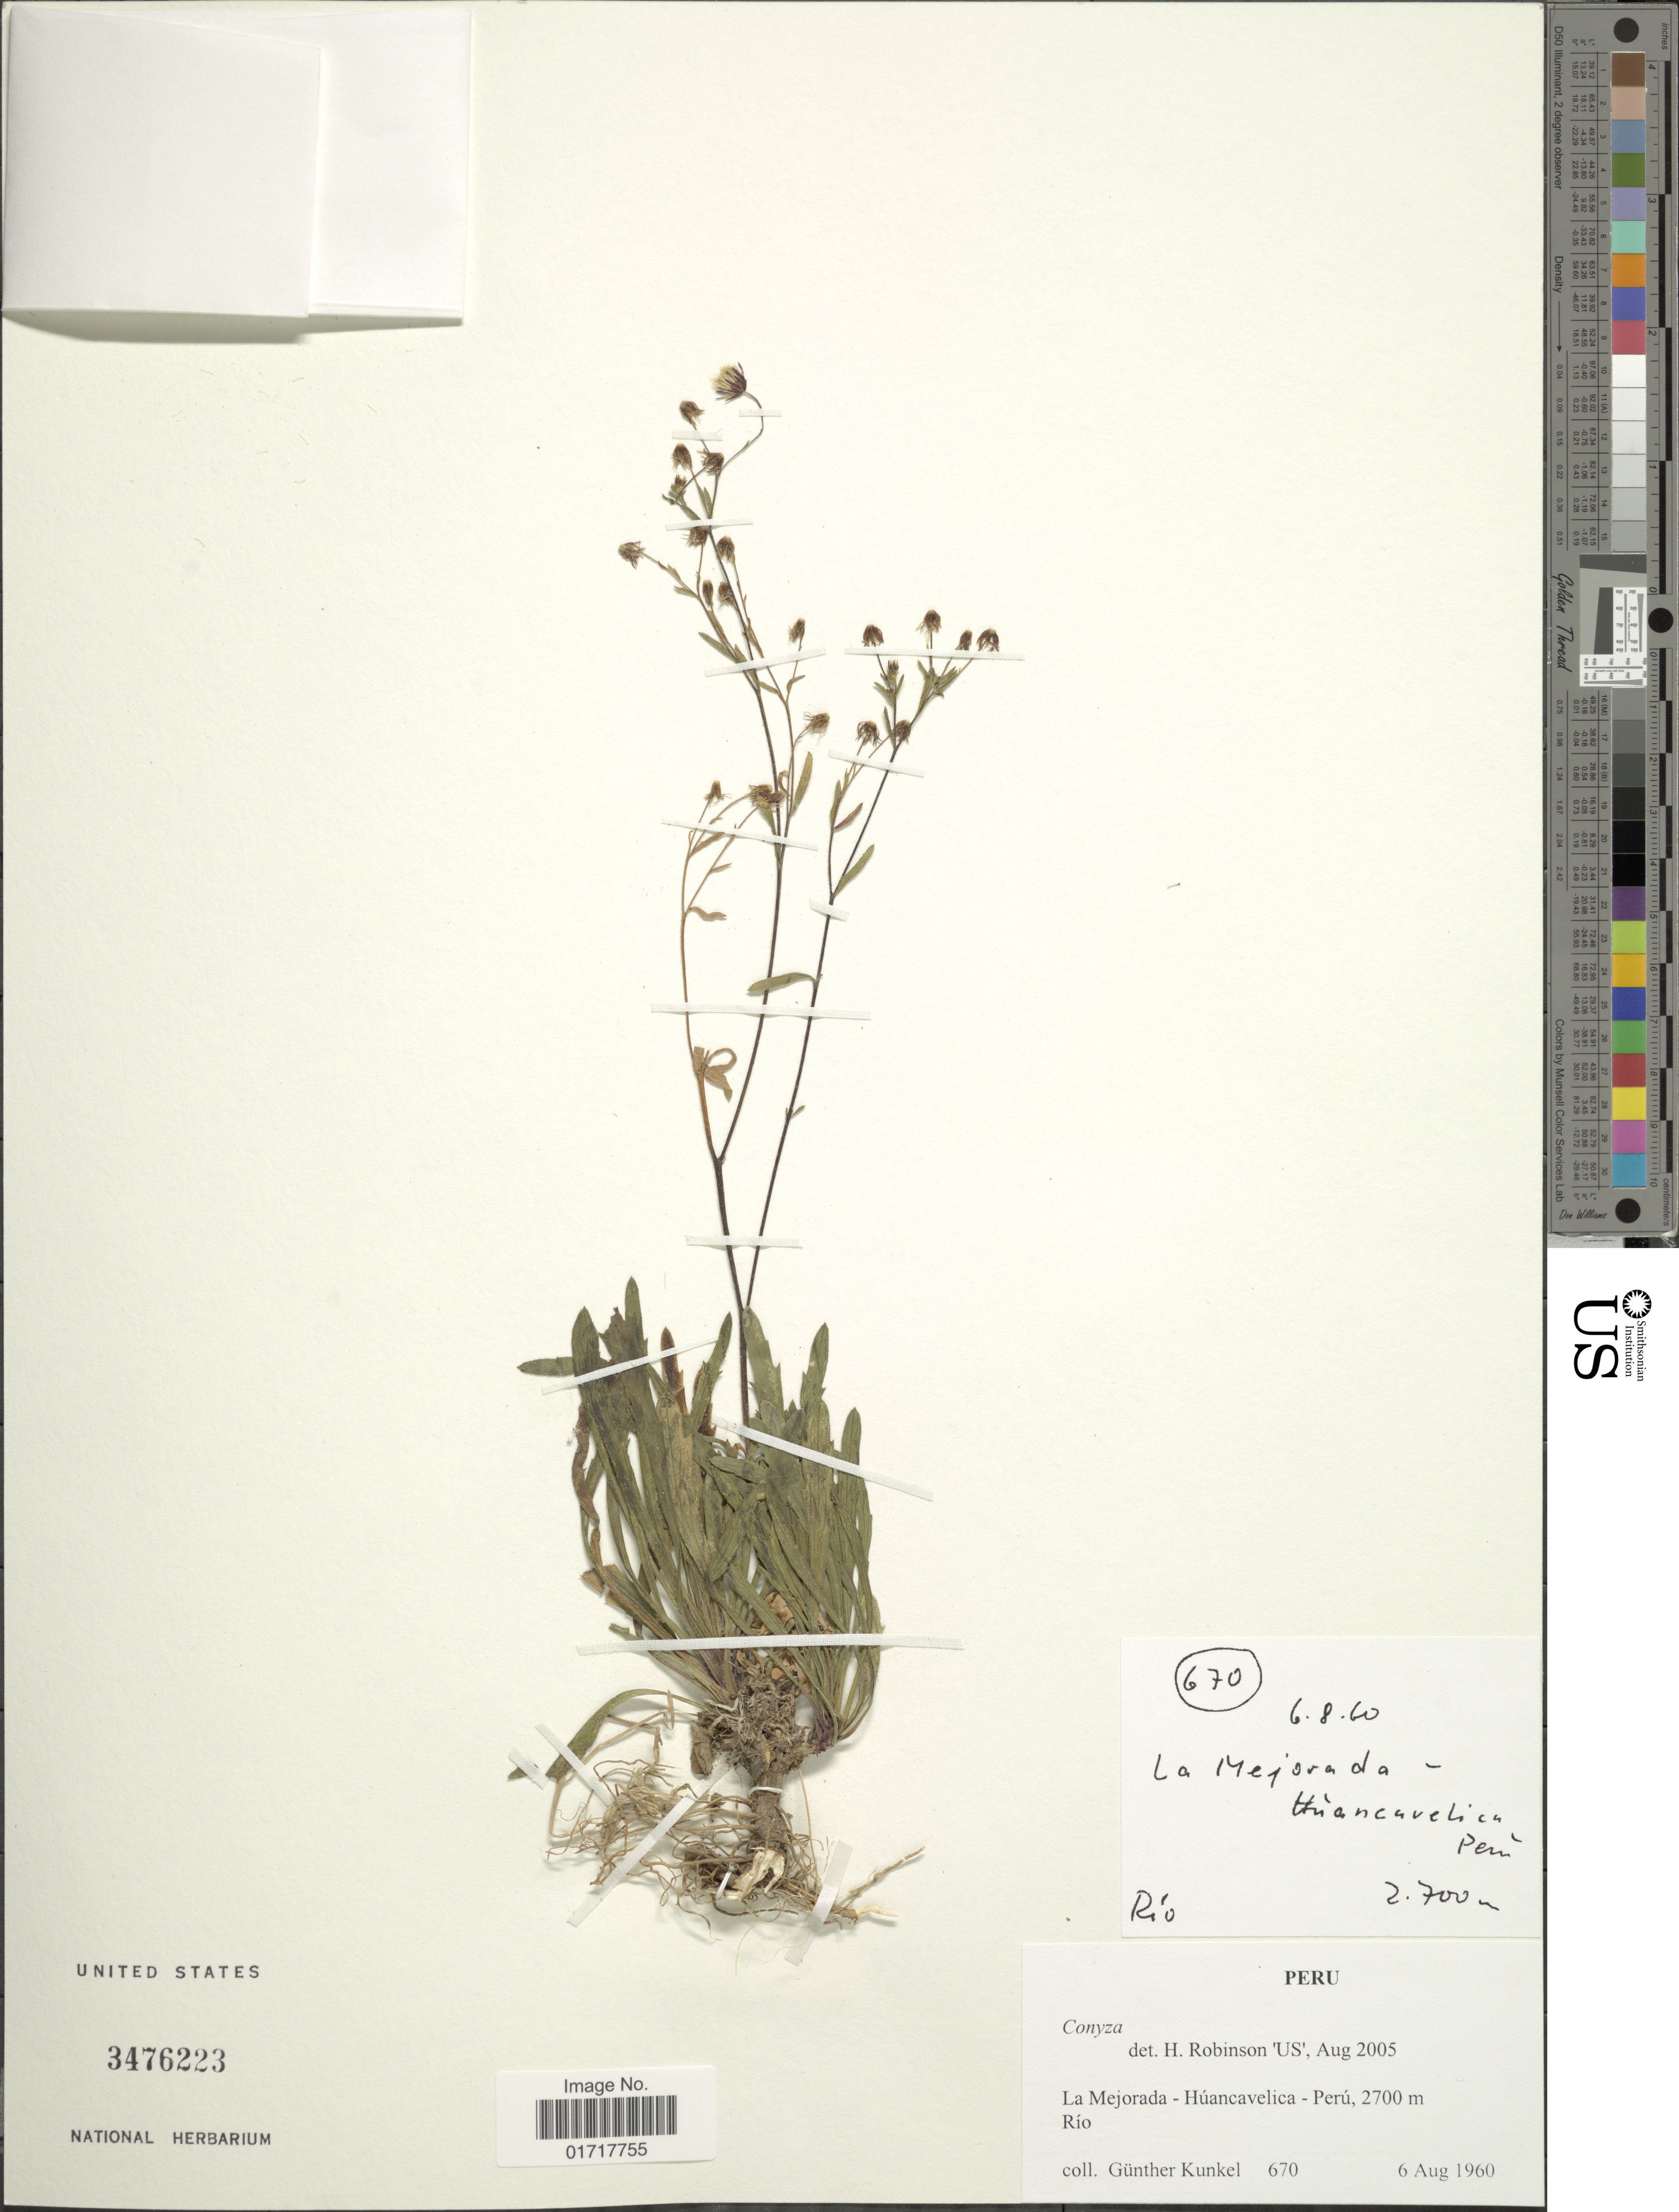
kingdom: Plantae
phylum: Tracheophyta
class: Magnoliopsida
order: Asterales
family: Asteraceae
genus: Conyza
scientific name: Conyza sp.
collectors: G. Kunkel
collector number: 670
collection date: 1960-08-06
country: Peru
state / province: Huancavelica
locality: La Mejorada - Huancavelica - Peru, Rio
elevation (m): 2700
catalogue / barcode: US 3476223